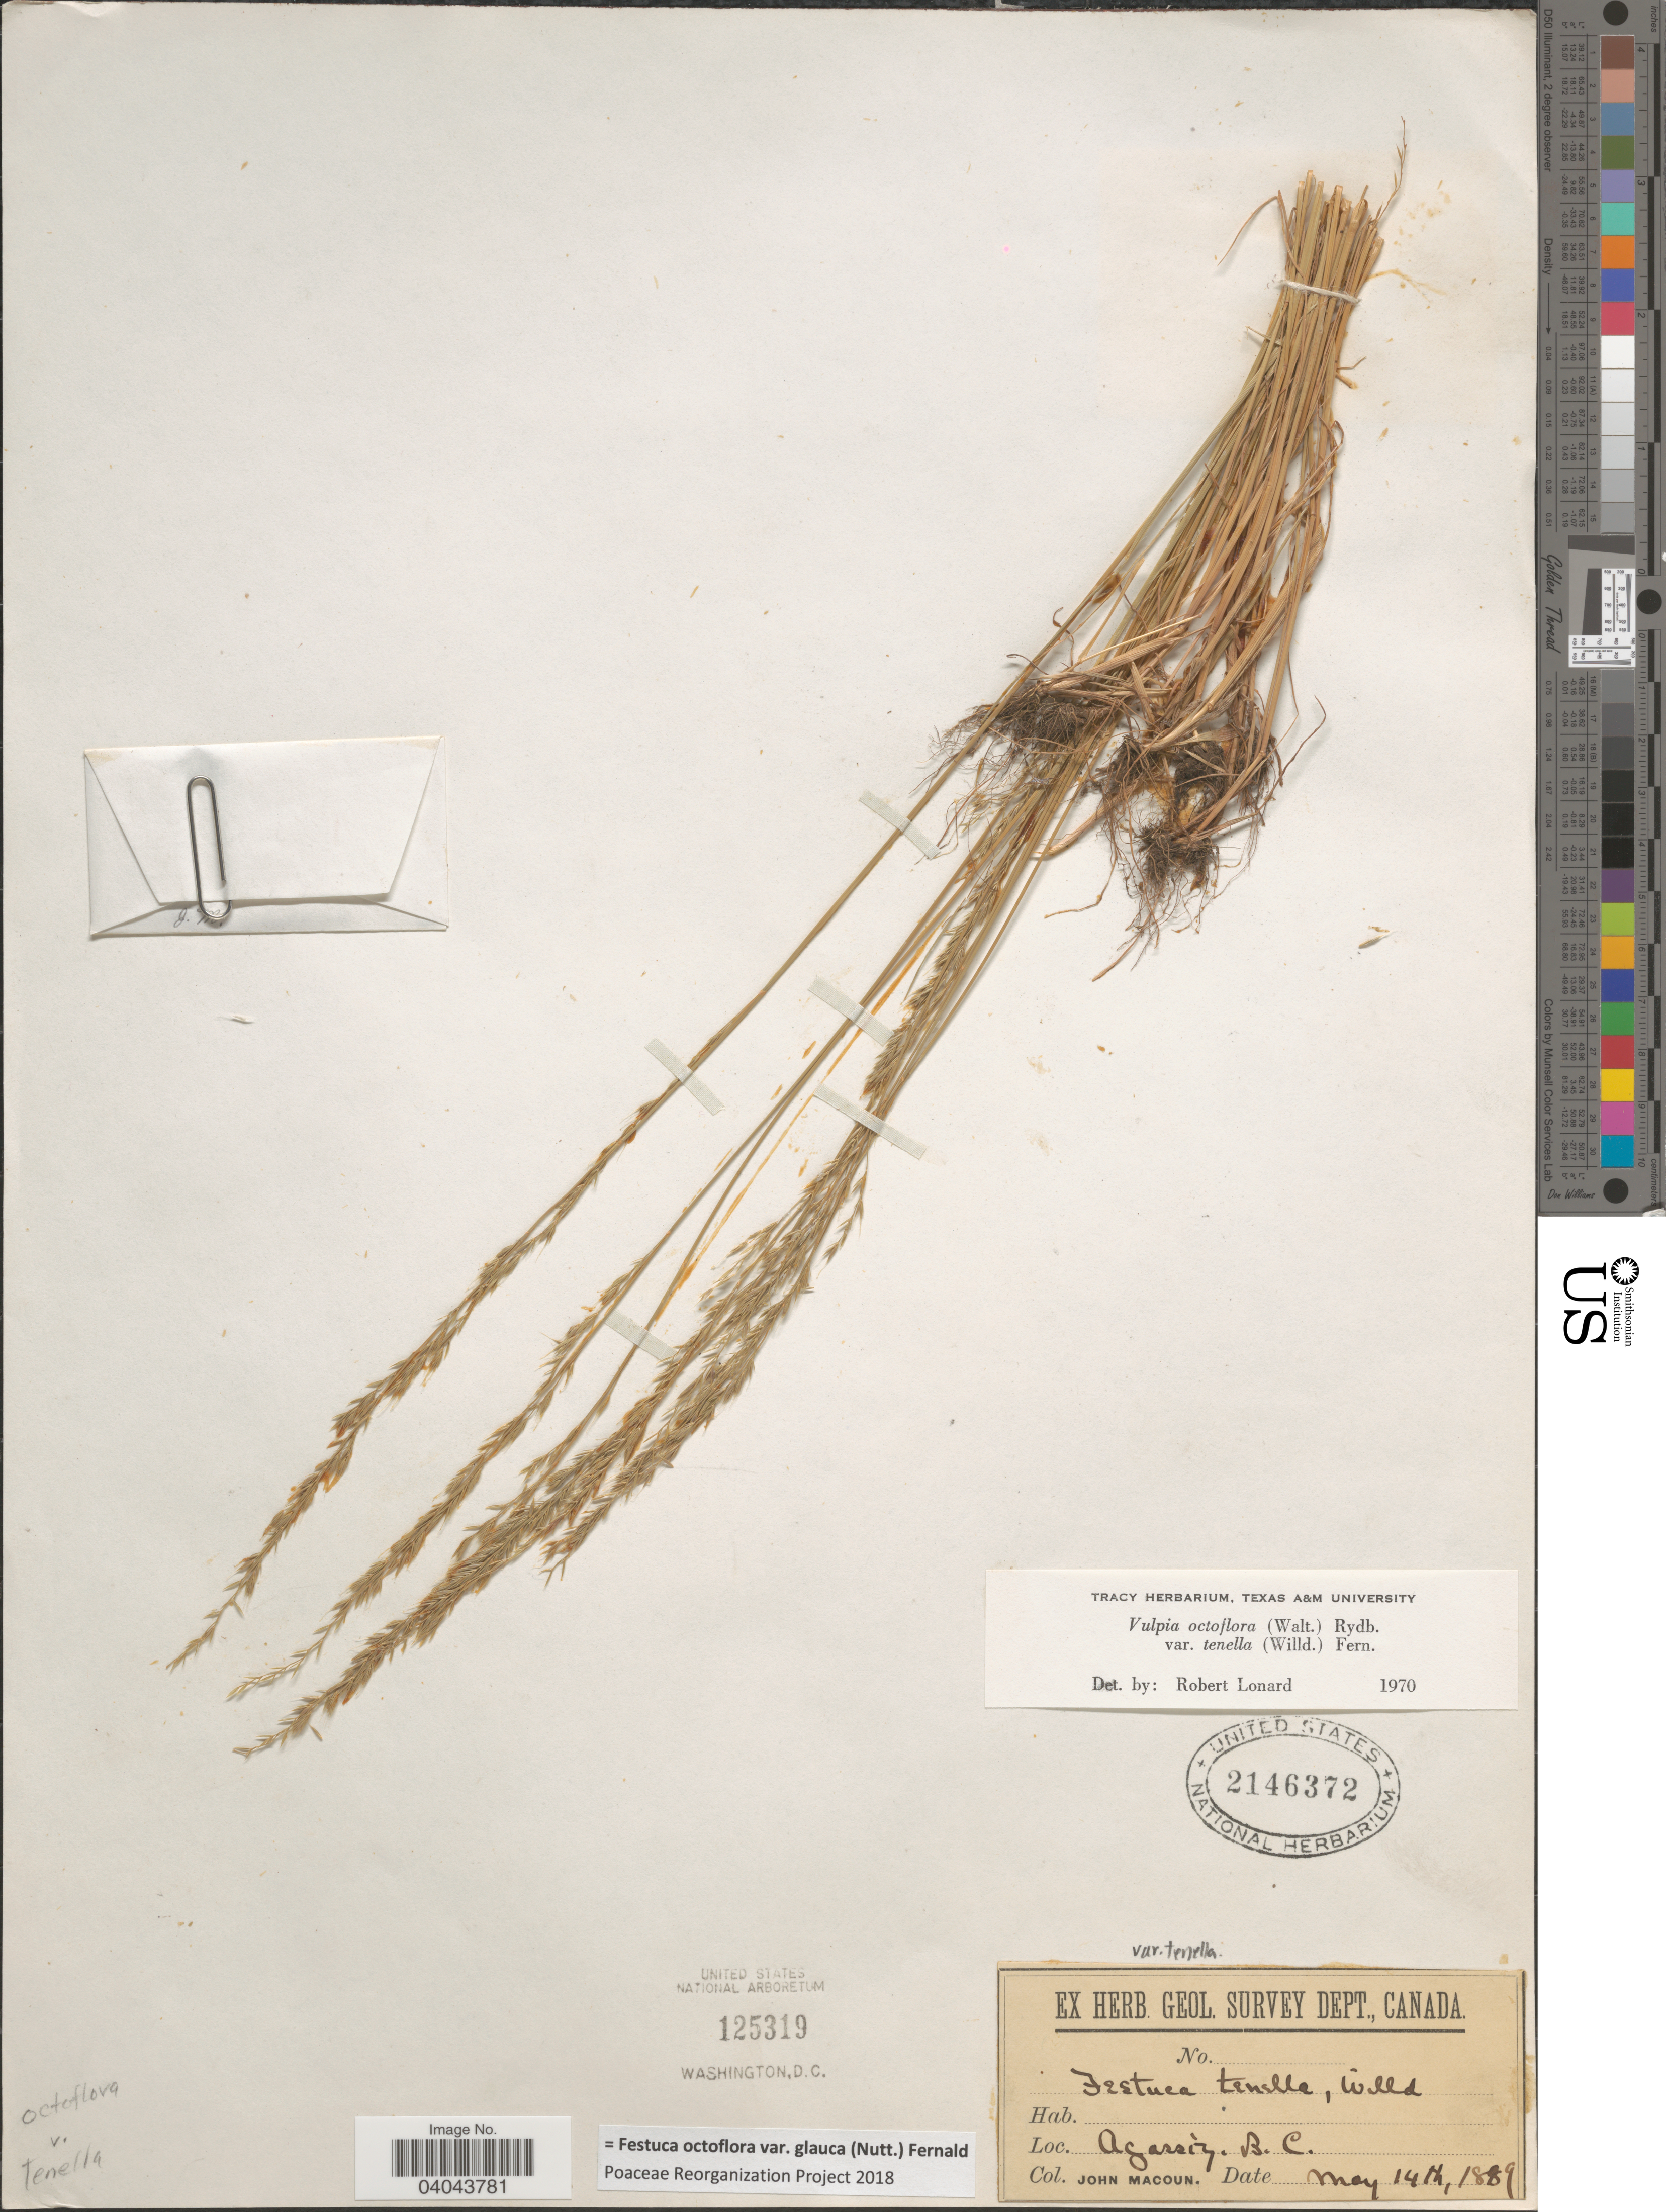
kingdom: Plantae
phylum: Tracheophyta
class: Liliopsida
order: Poales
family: Poaceae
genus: Festuca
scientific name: Festuca octoflora var. glauca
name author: (Nutt.) Fernald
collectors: J. Macoun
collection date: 1889-05-14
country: Canada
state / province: British Columbia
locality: Agassiz.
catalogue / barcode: US 2146372